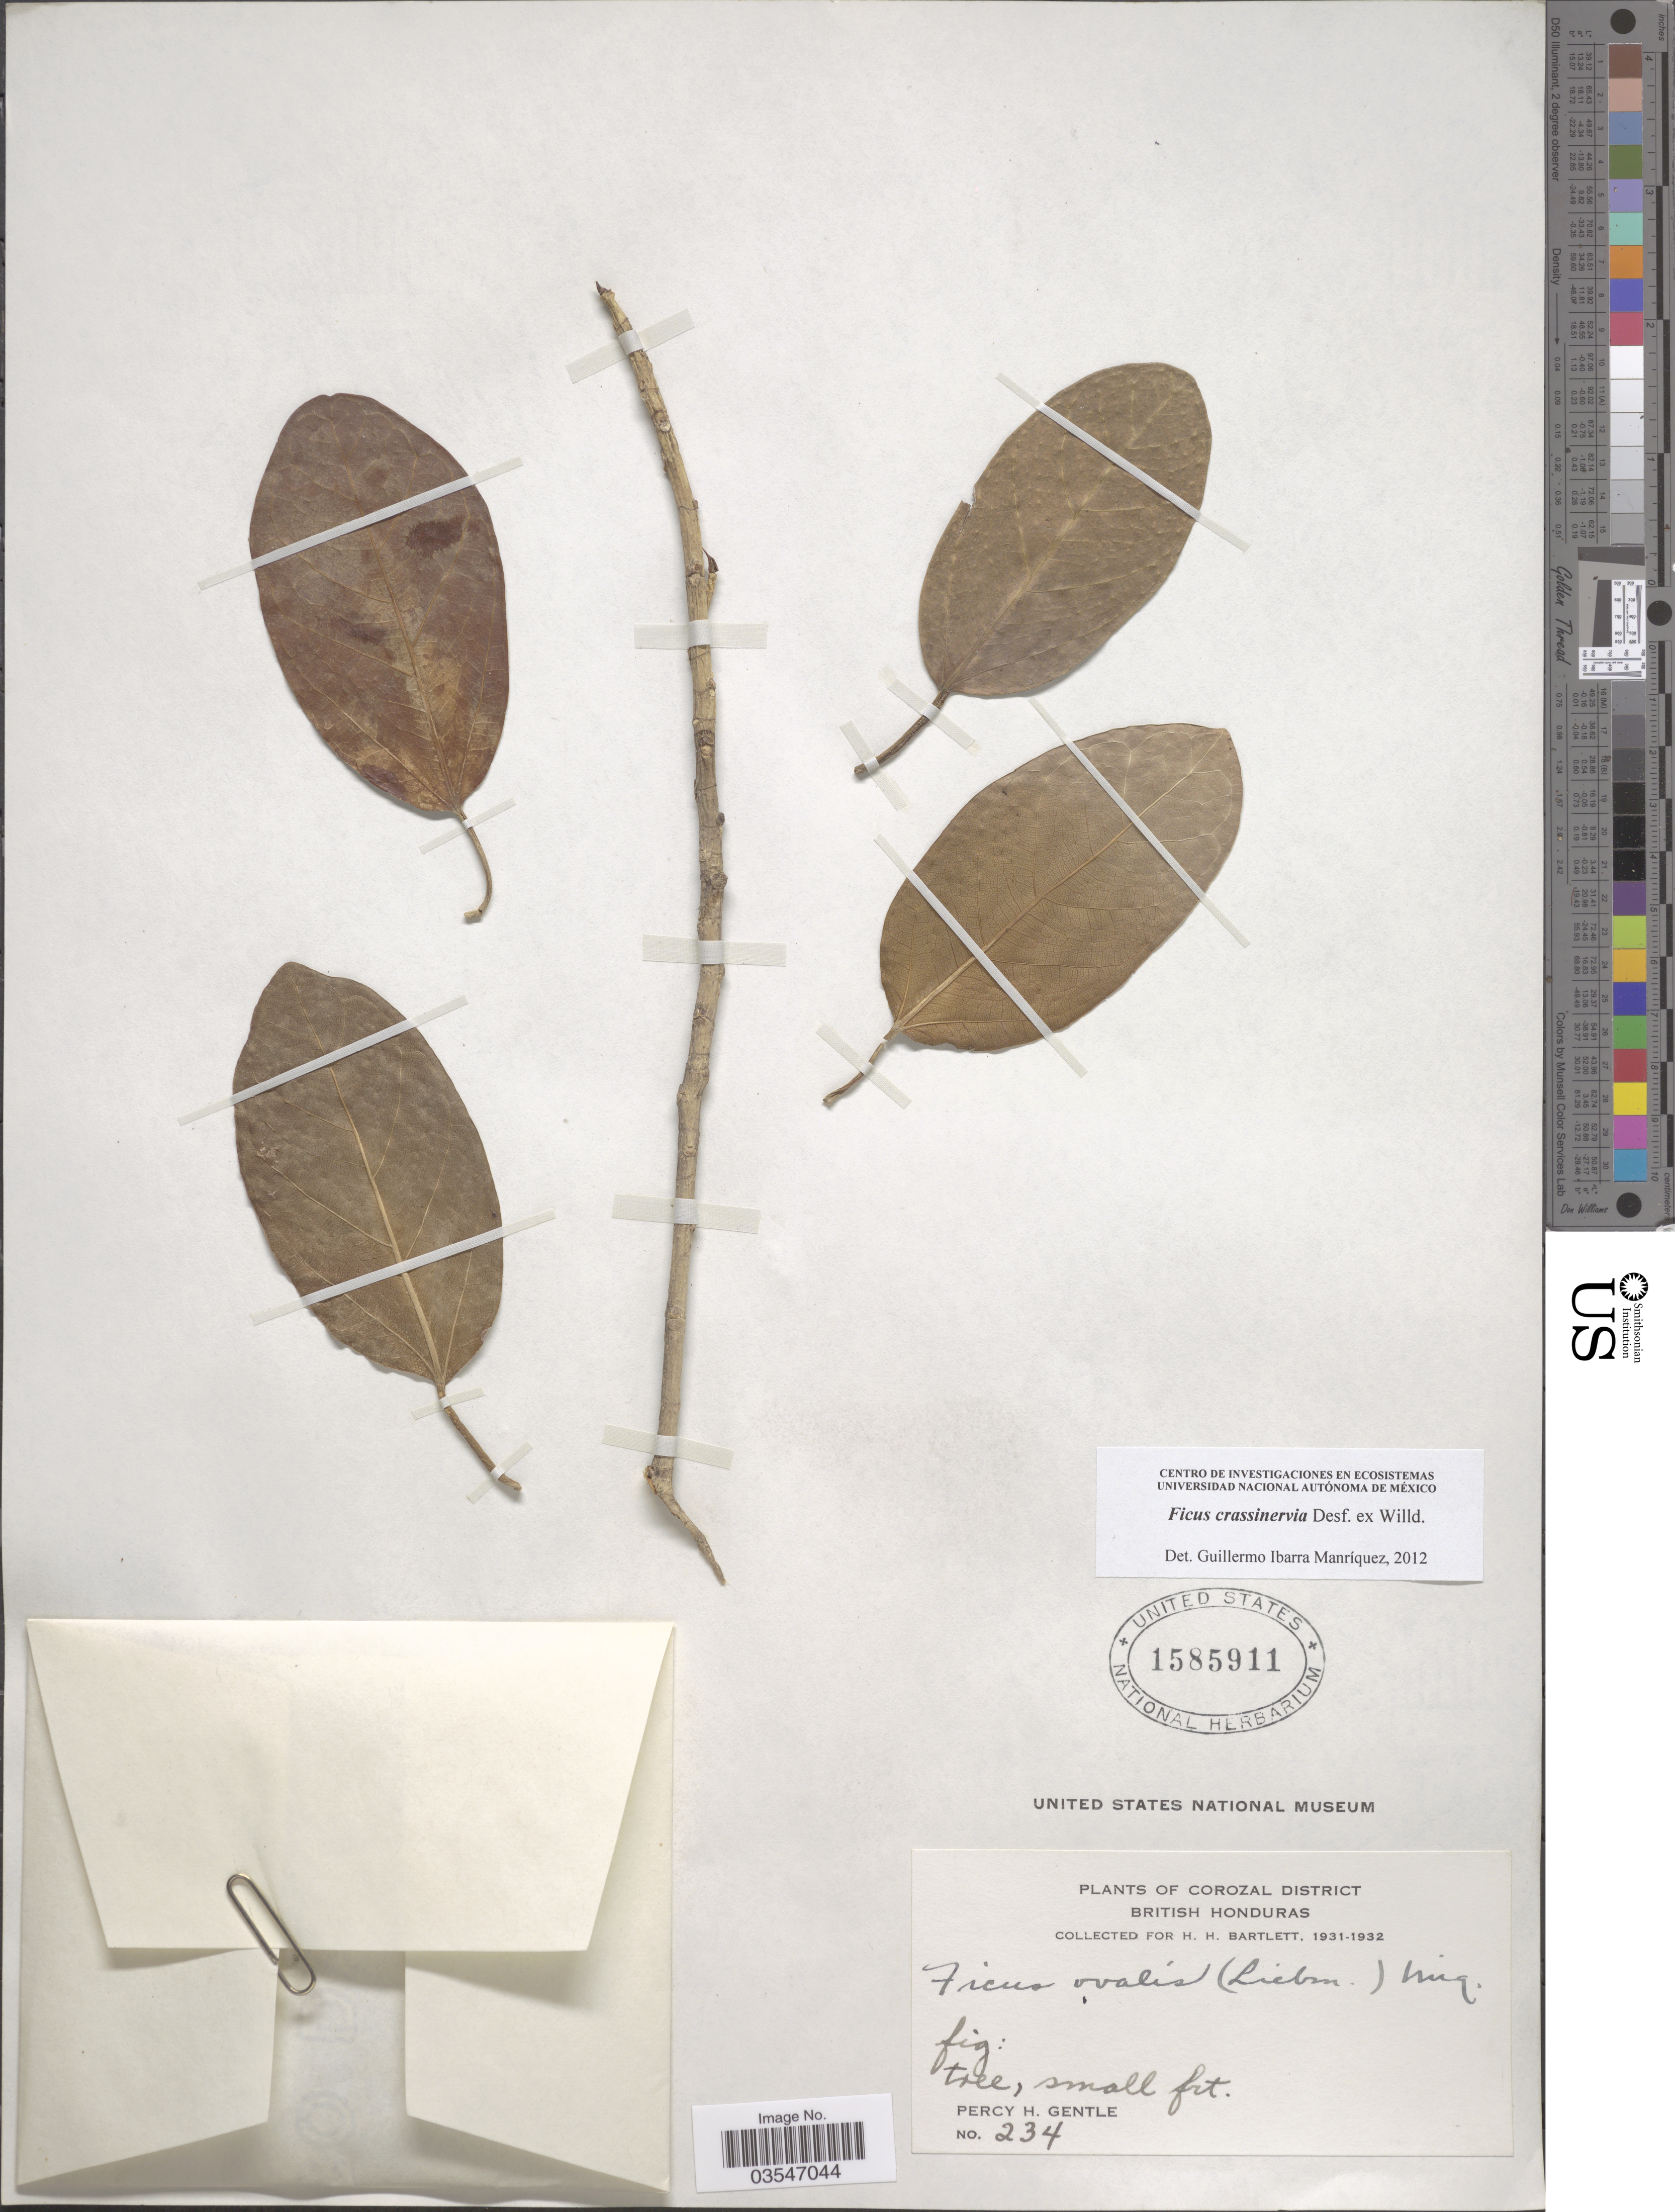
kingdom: Plantae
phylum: Tracheophyta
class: Magnoliopsida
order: Rosales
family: Moraceae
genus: Ficus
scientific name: Ficus crassinervia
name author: Desf. ex Willd.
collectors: P. H. Gentle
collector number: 234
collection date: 1931/1932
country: Belize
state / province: Corozal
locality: Corozal District. British Honduras.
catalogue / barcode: US 1585911